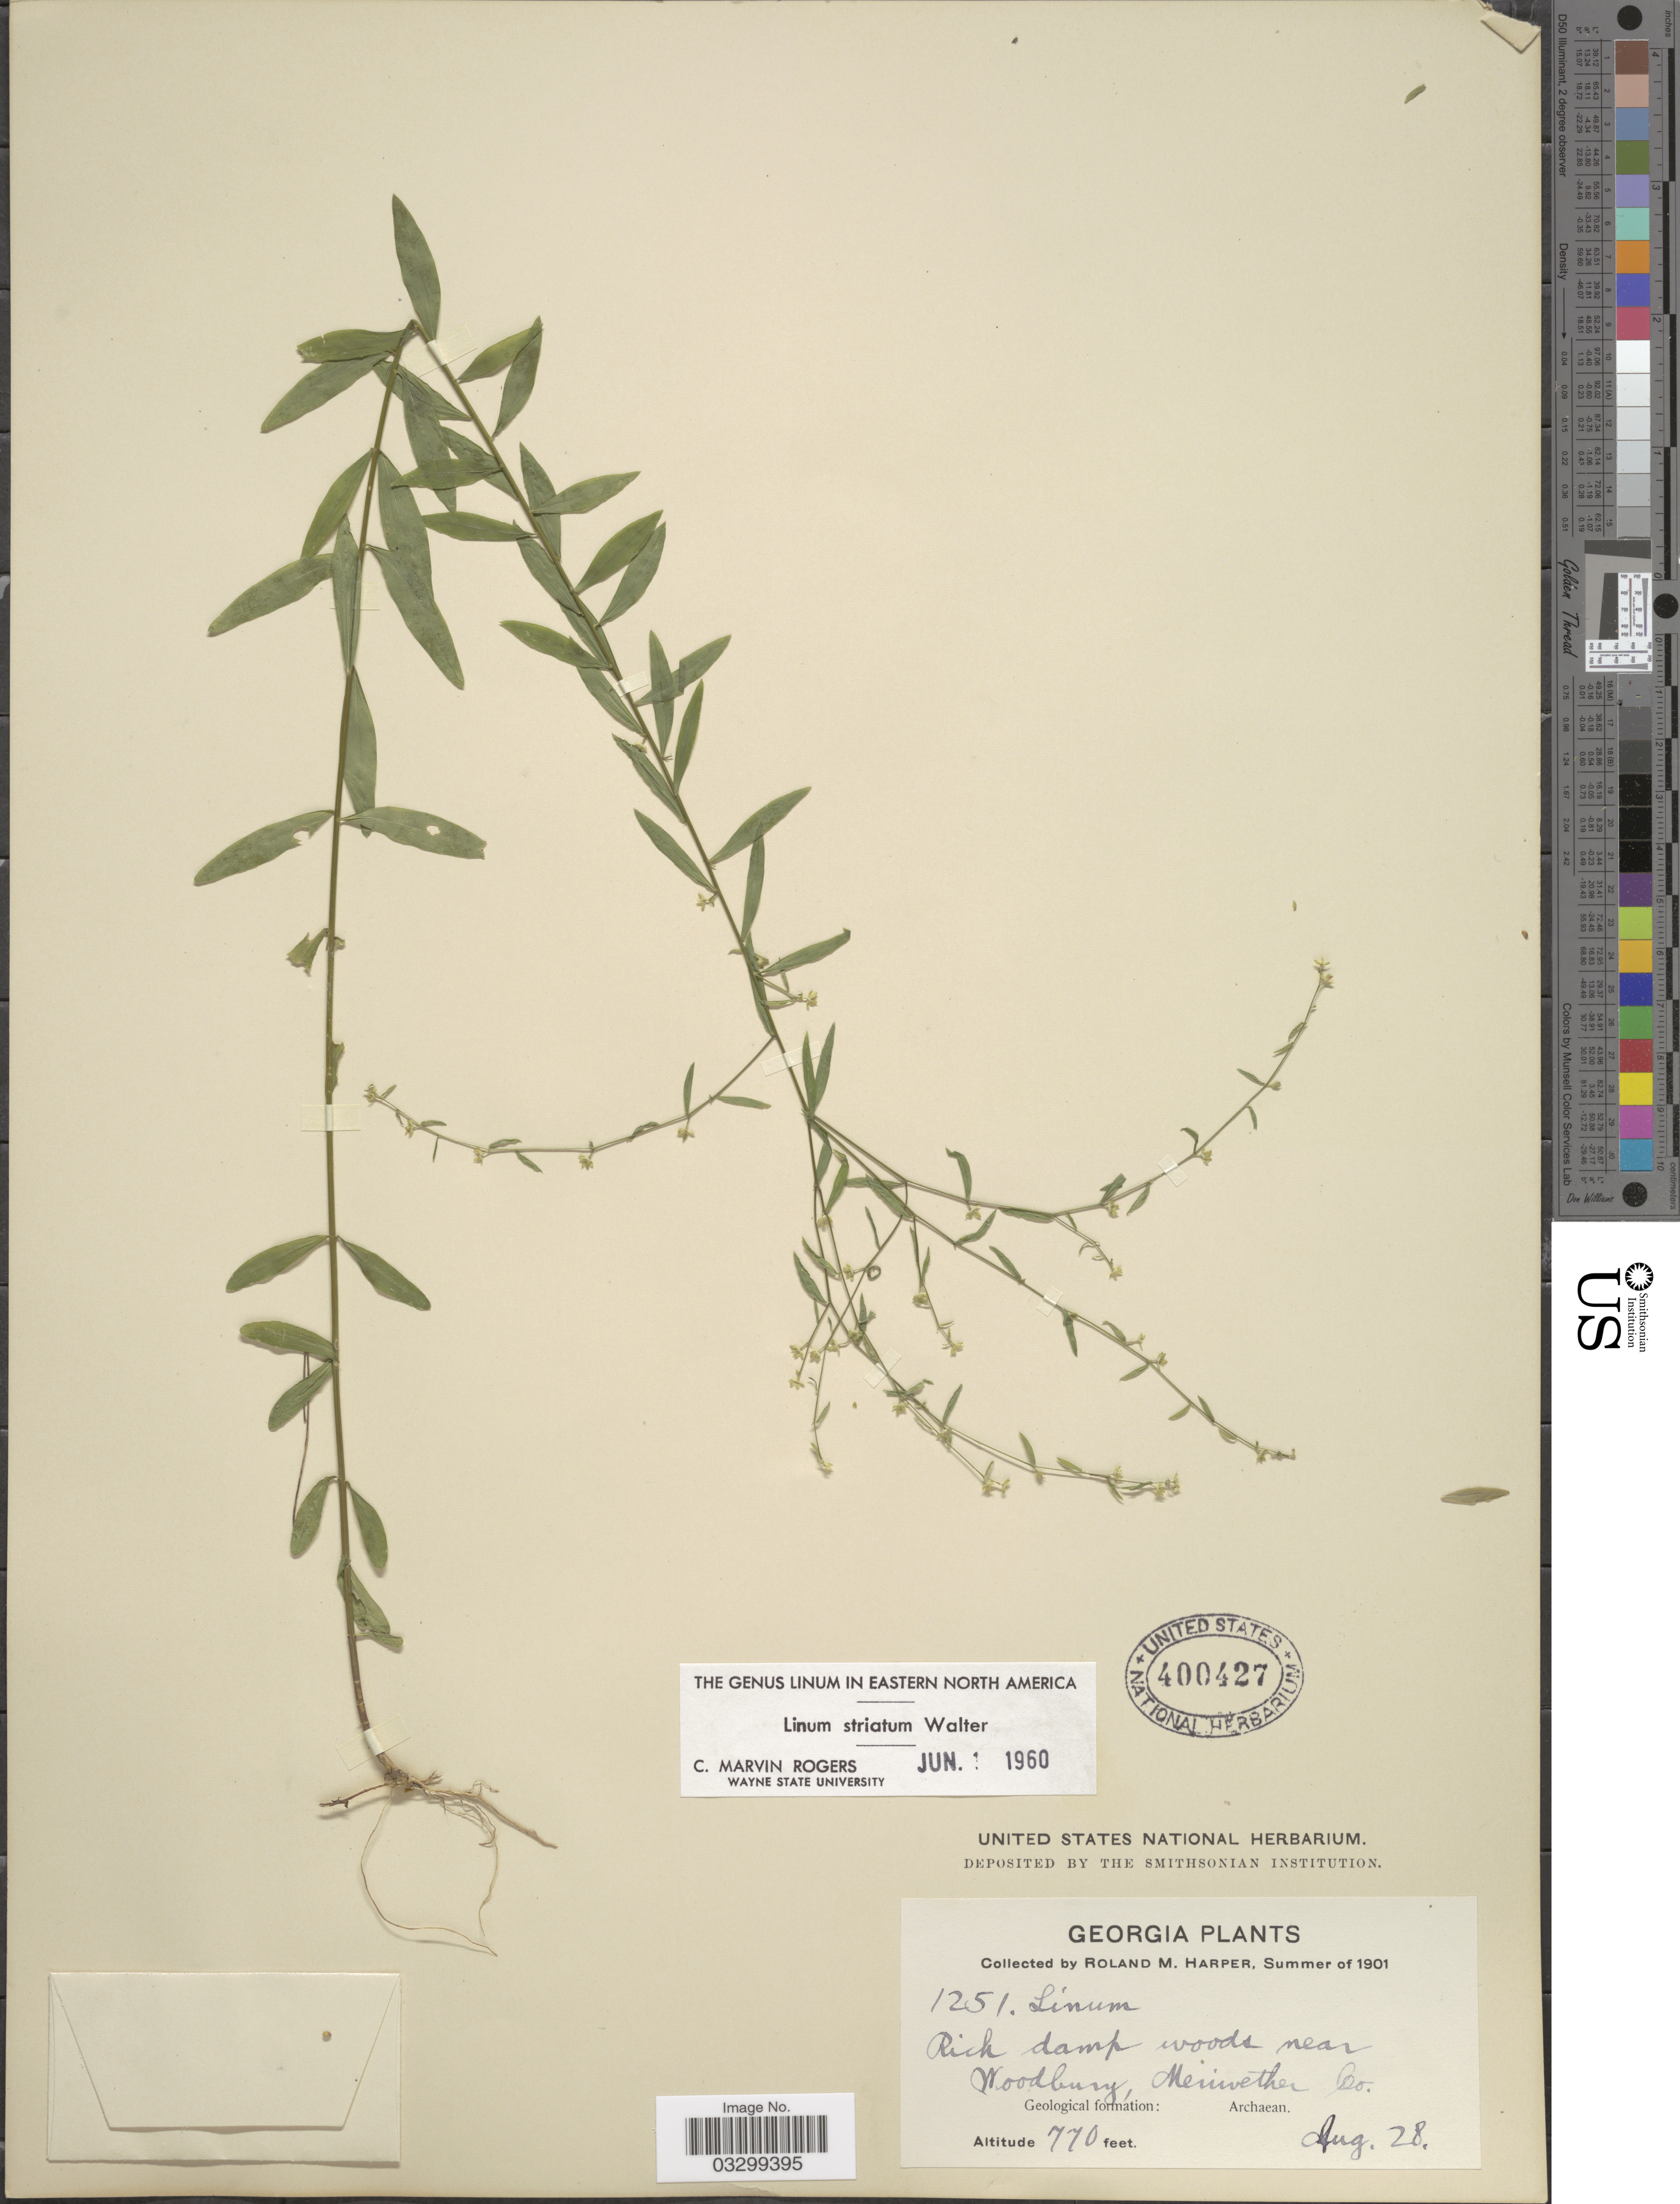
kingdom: Plantae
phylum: Tracheophyta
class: Magnoliopsida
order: Malpighiales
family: Linaceae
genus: Linum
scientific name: Linum striatum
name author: Walter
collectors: R. M. Harper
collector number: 1251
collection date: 1901-08-28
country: United States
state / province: Georgia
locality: Woods near Woodbury, Meriwether Co. Geological formation: Archaean.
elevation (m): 235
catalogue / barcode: US 400427